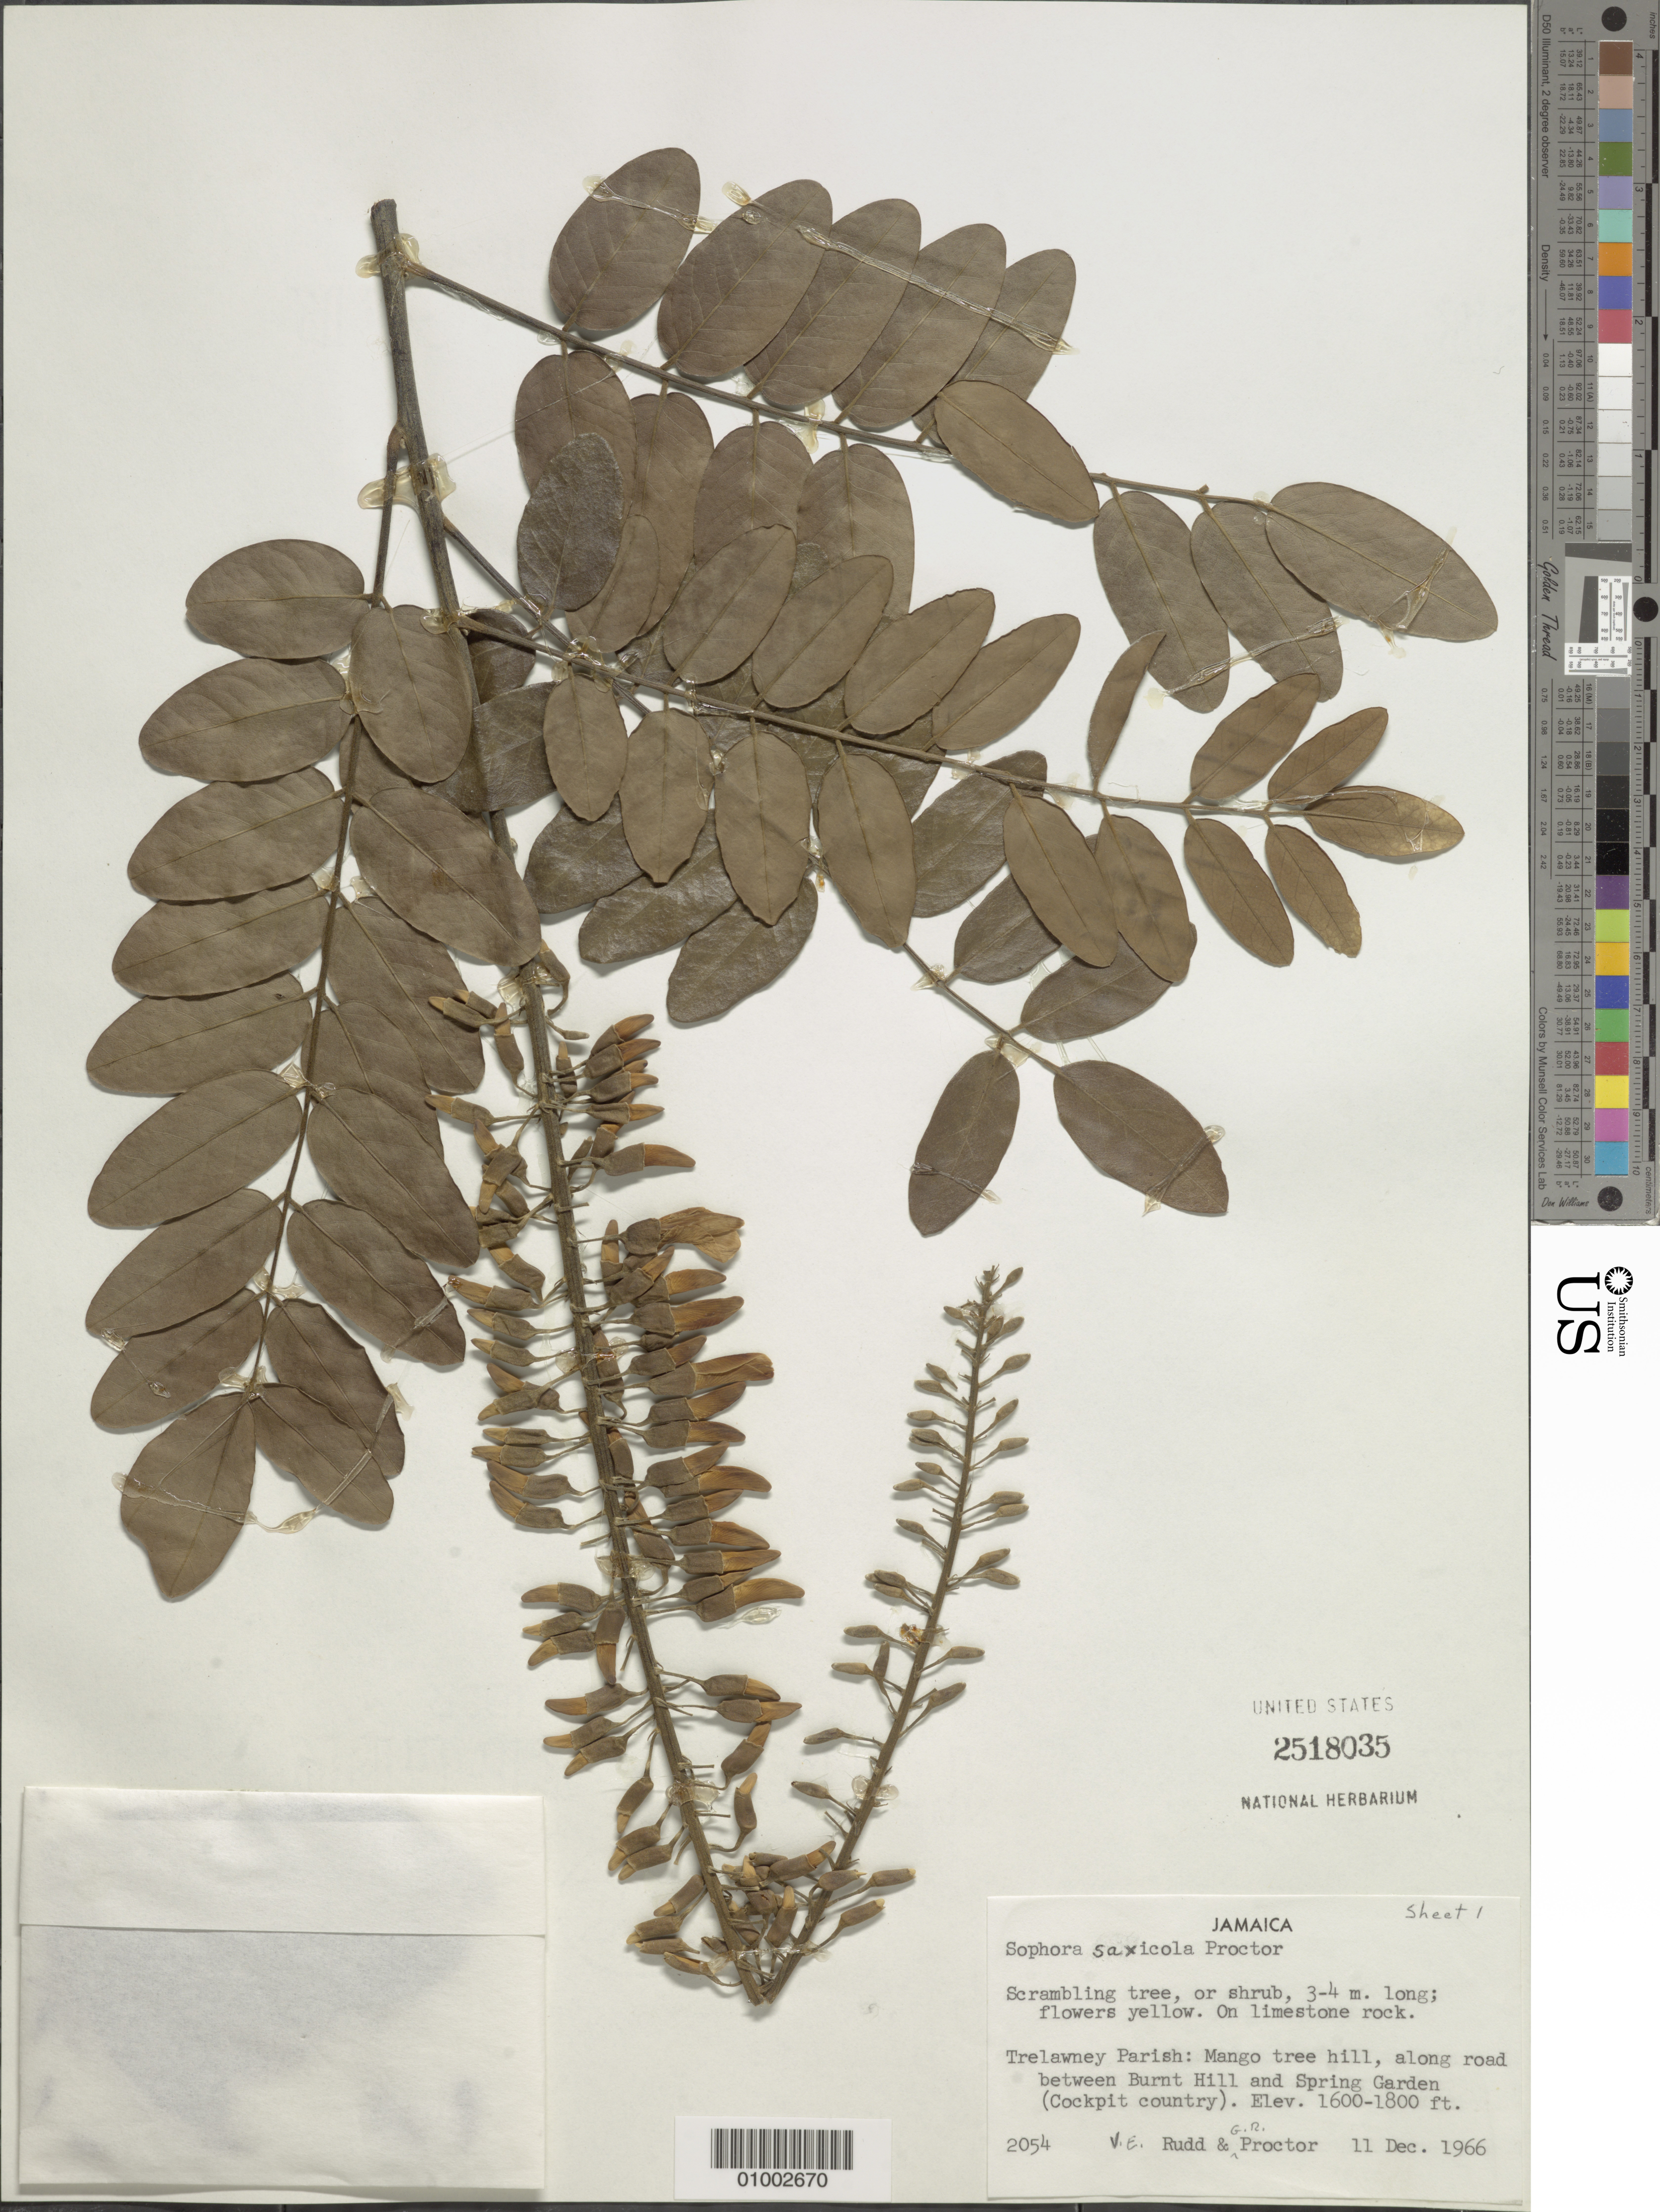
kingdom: Plantae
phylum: Tracheophyta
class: Magnoliopsida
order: Fabales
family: Fabaceae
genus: Sophora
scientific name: Sophora saxicola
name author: Proctor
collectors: V. E. Rudd & G. R. Proctor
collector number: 2054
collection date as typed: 11 Dec 1966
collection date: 1966-12-11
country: Jamaica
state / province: Trelawny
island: Jamaica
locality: Mango tree hill, along road between Burnt Hill and Spring Garden (Cockpit country)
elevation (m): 488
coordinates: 0 N, 0 E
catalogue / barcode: US 2518035